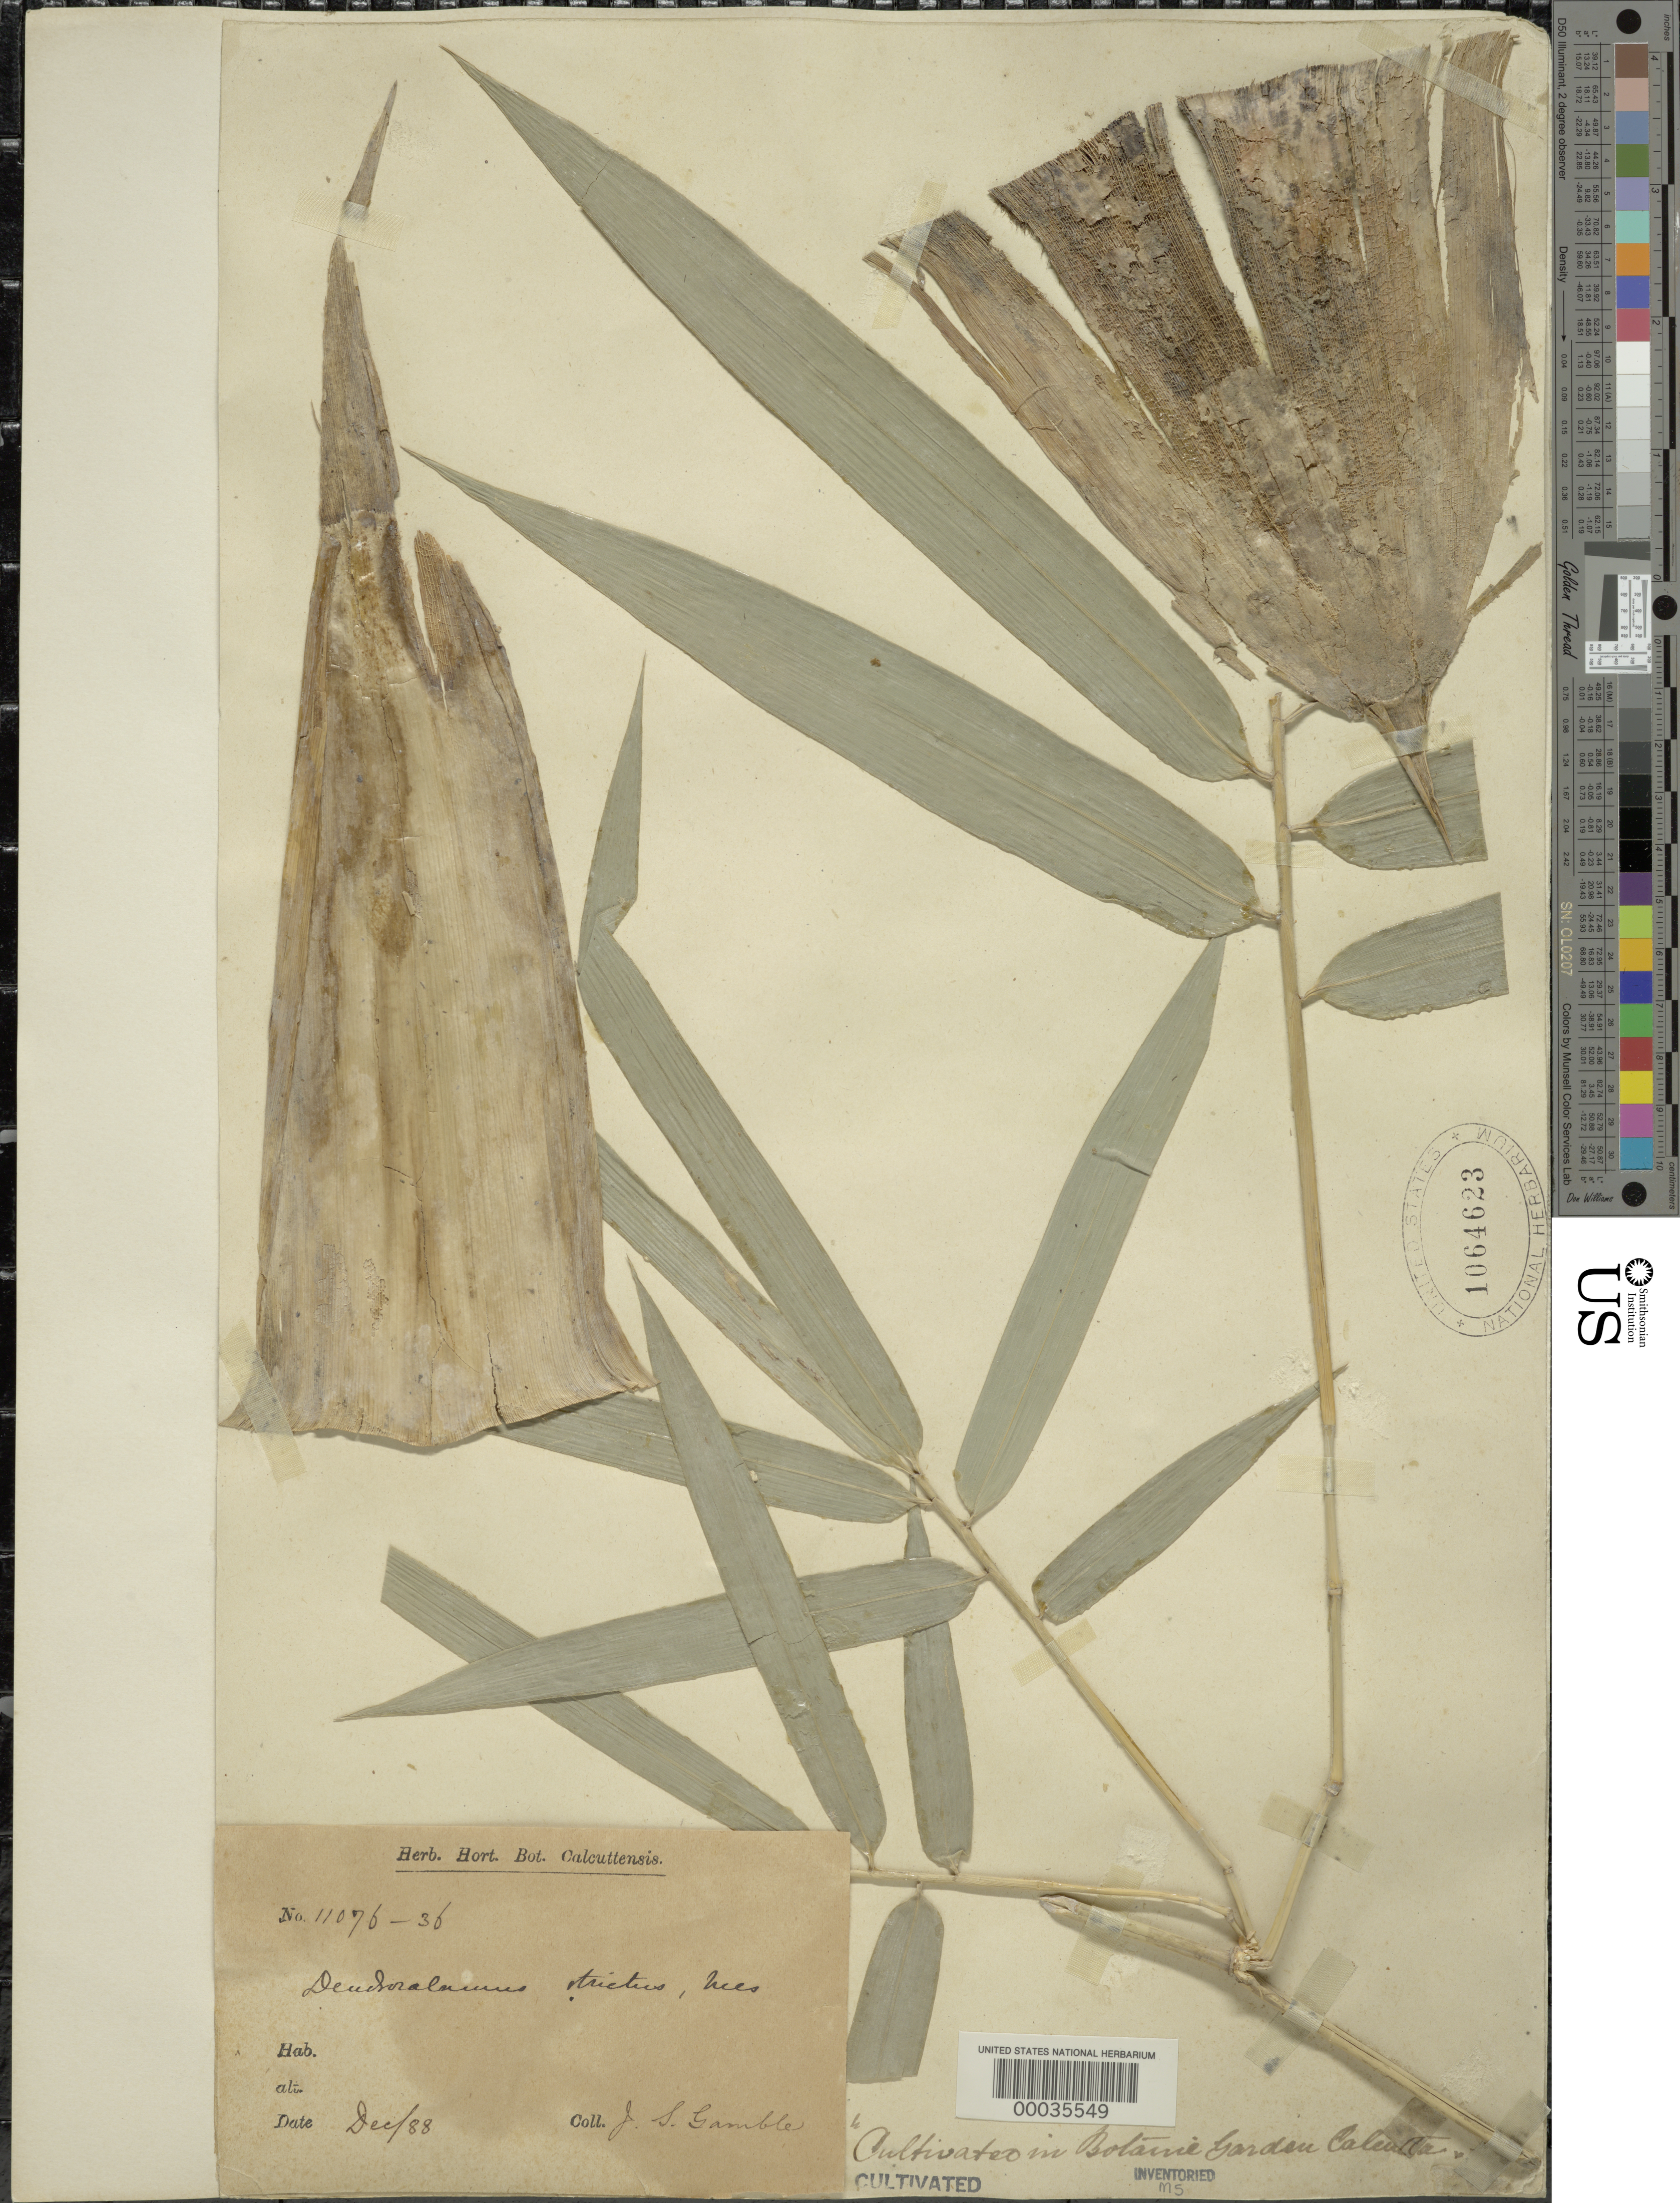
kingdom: Plantae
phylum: Tracheophyta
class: Liliopsida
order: Poales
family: Poaceae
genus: Dendrocalamus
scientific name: Dendrocalamus strictus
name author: (Roxb.) Nees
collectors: J. S. Gamble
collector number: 11076-36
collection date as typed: Dec 1888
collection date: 1888-12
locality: Calcutta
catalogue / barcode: US 1064623